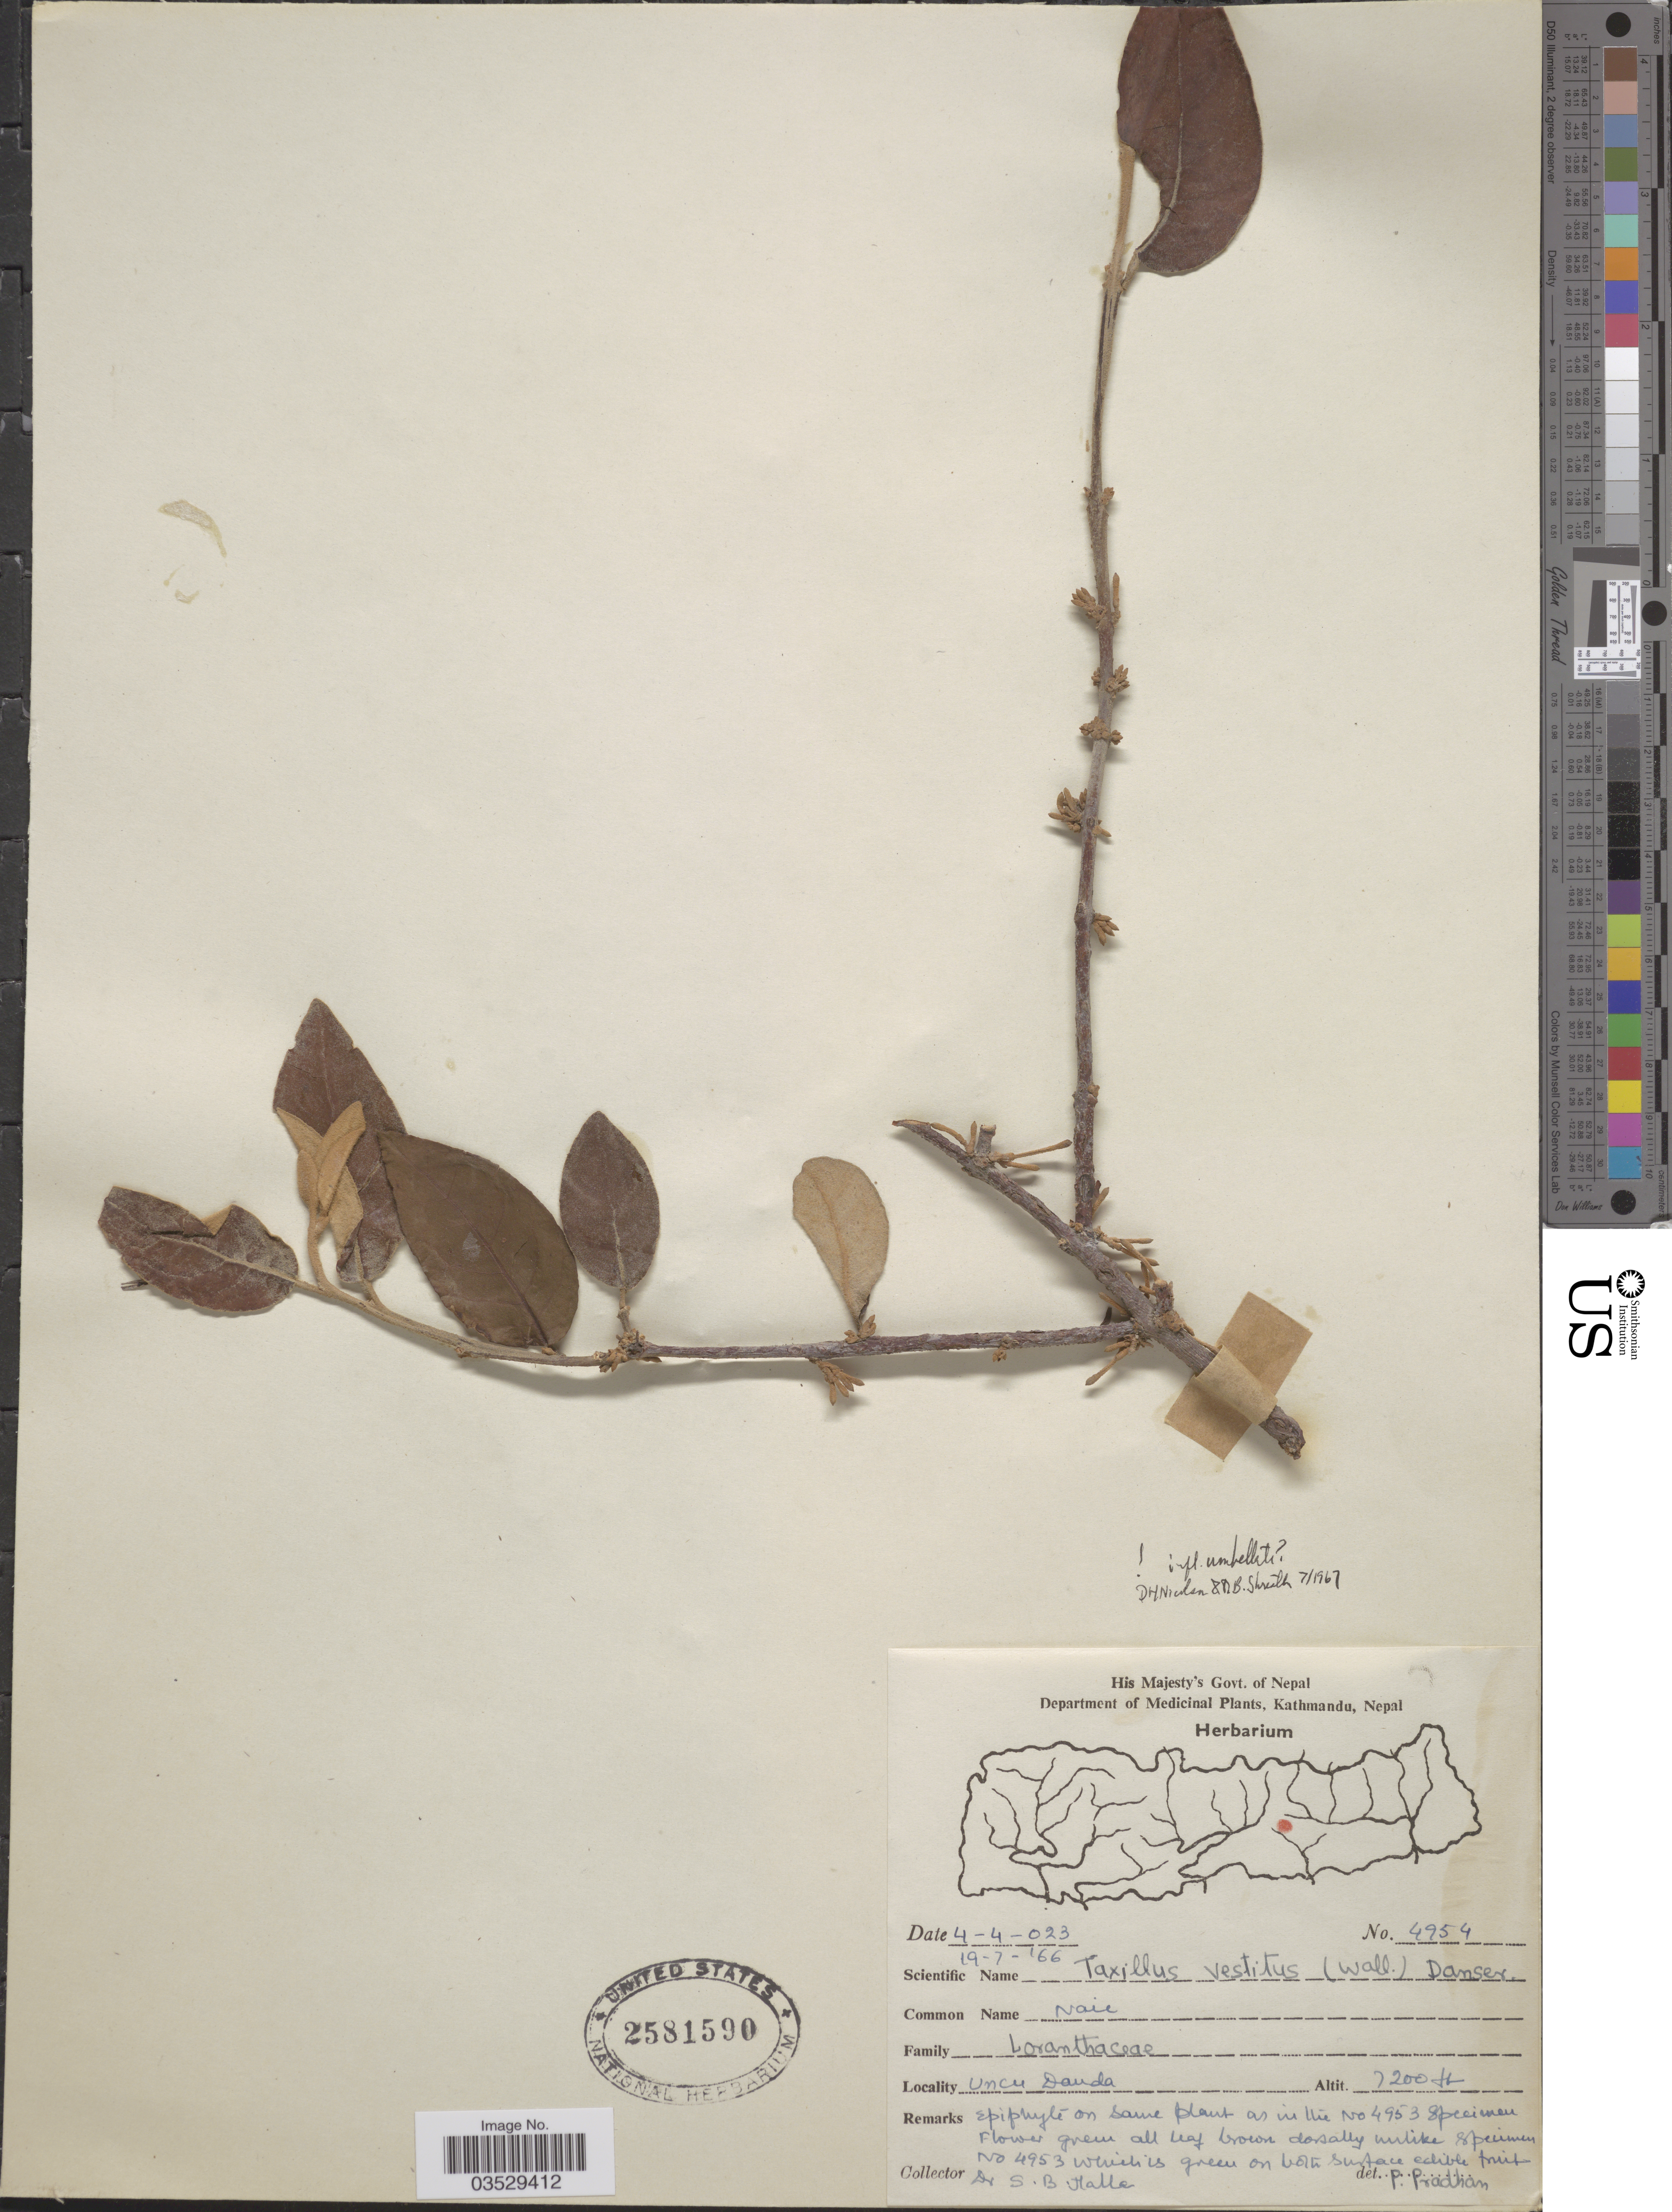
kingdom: Plantae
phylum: Tracheophyta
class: Magnoliopsida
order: Santalales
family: Loranthaceae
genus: Taxillus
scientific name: Taxillus vestitus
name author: (Wall.) Danser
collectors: S. Malla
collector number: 4954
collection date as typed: Transcribed d/m/y: 19/7/66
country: Nepal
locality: Unca Danda.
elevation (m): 2195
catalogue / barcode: US 2581590